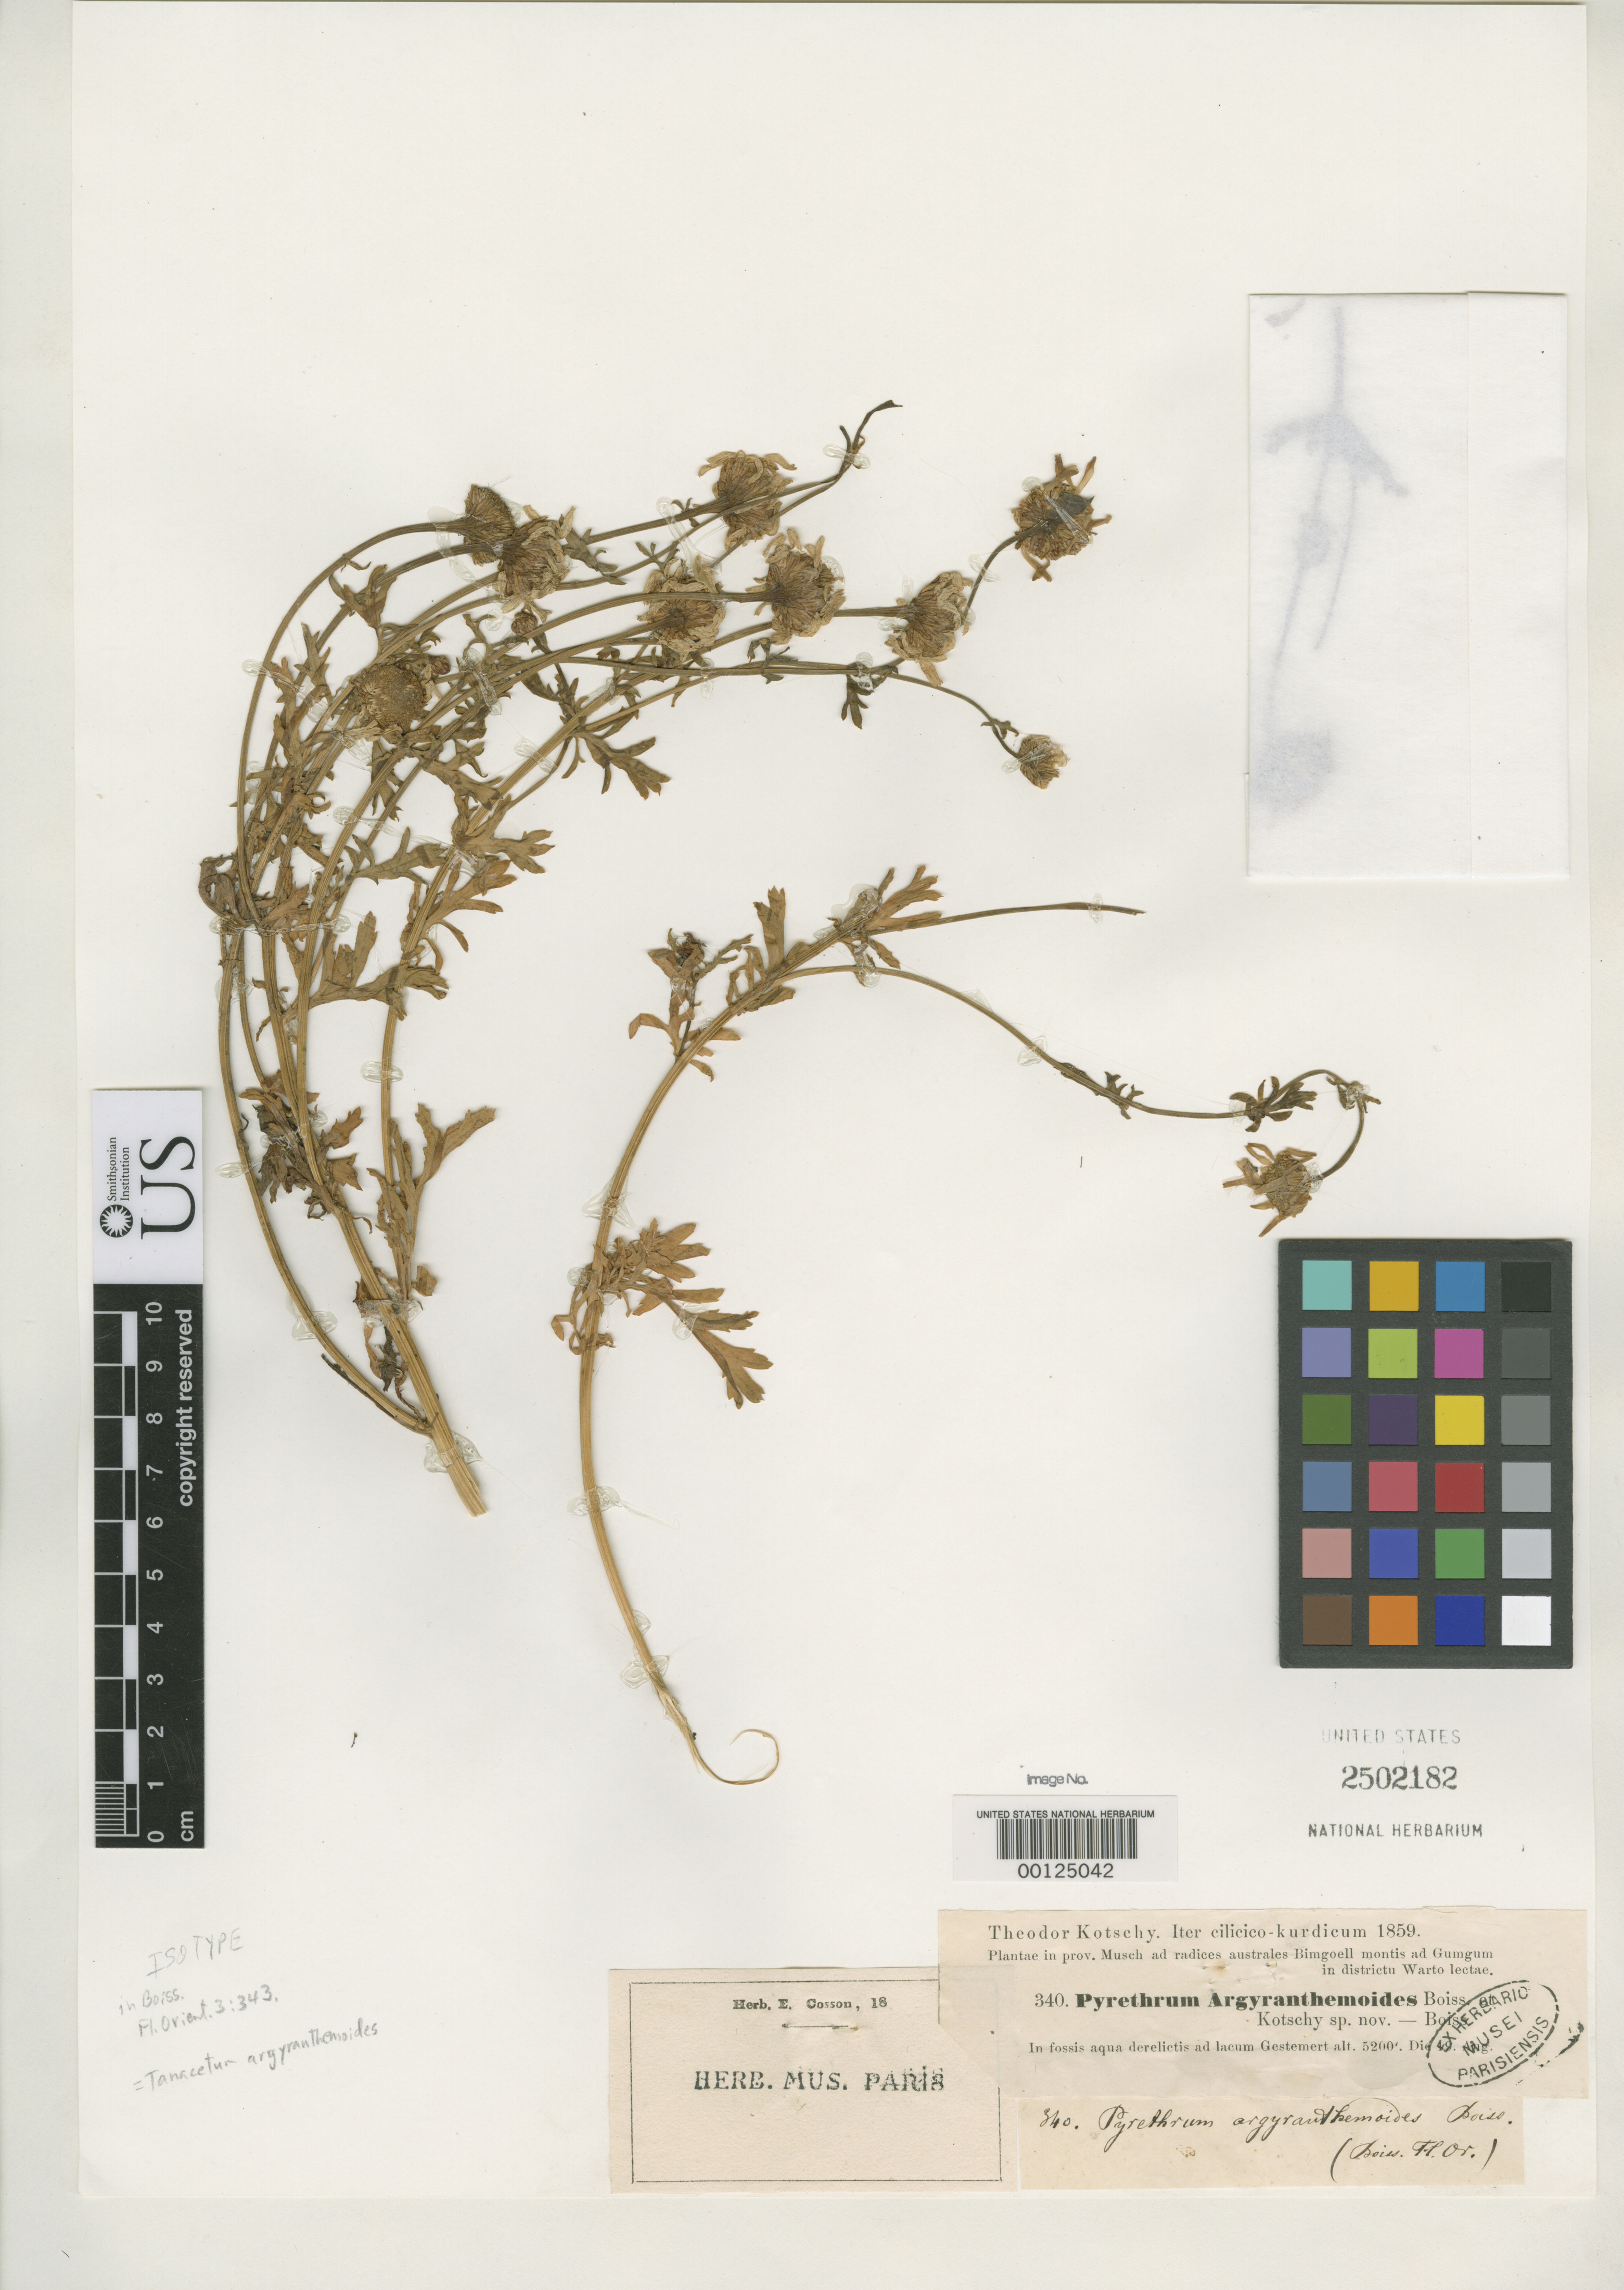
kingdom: Plantae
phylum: Tracheophyta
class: Magnoliopsida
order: Asterales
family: Asteraceae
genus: Pyrethrum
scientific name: Pyrethrum argyranthemoides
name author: Boiss.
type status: Isotype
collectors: K. G. Kotschy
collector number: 340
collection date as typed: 19 Aug 1859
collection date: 1859-08-19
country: Turkey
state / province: Mus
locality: Gestemert, Lake.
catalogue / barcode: US 2502182